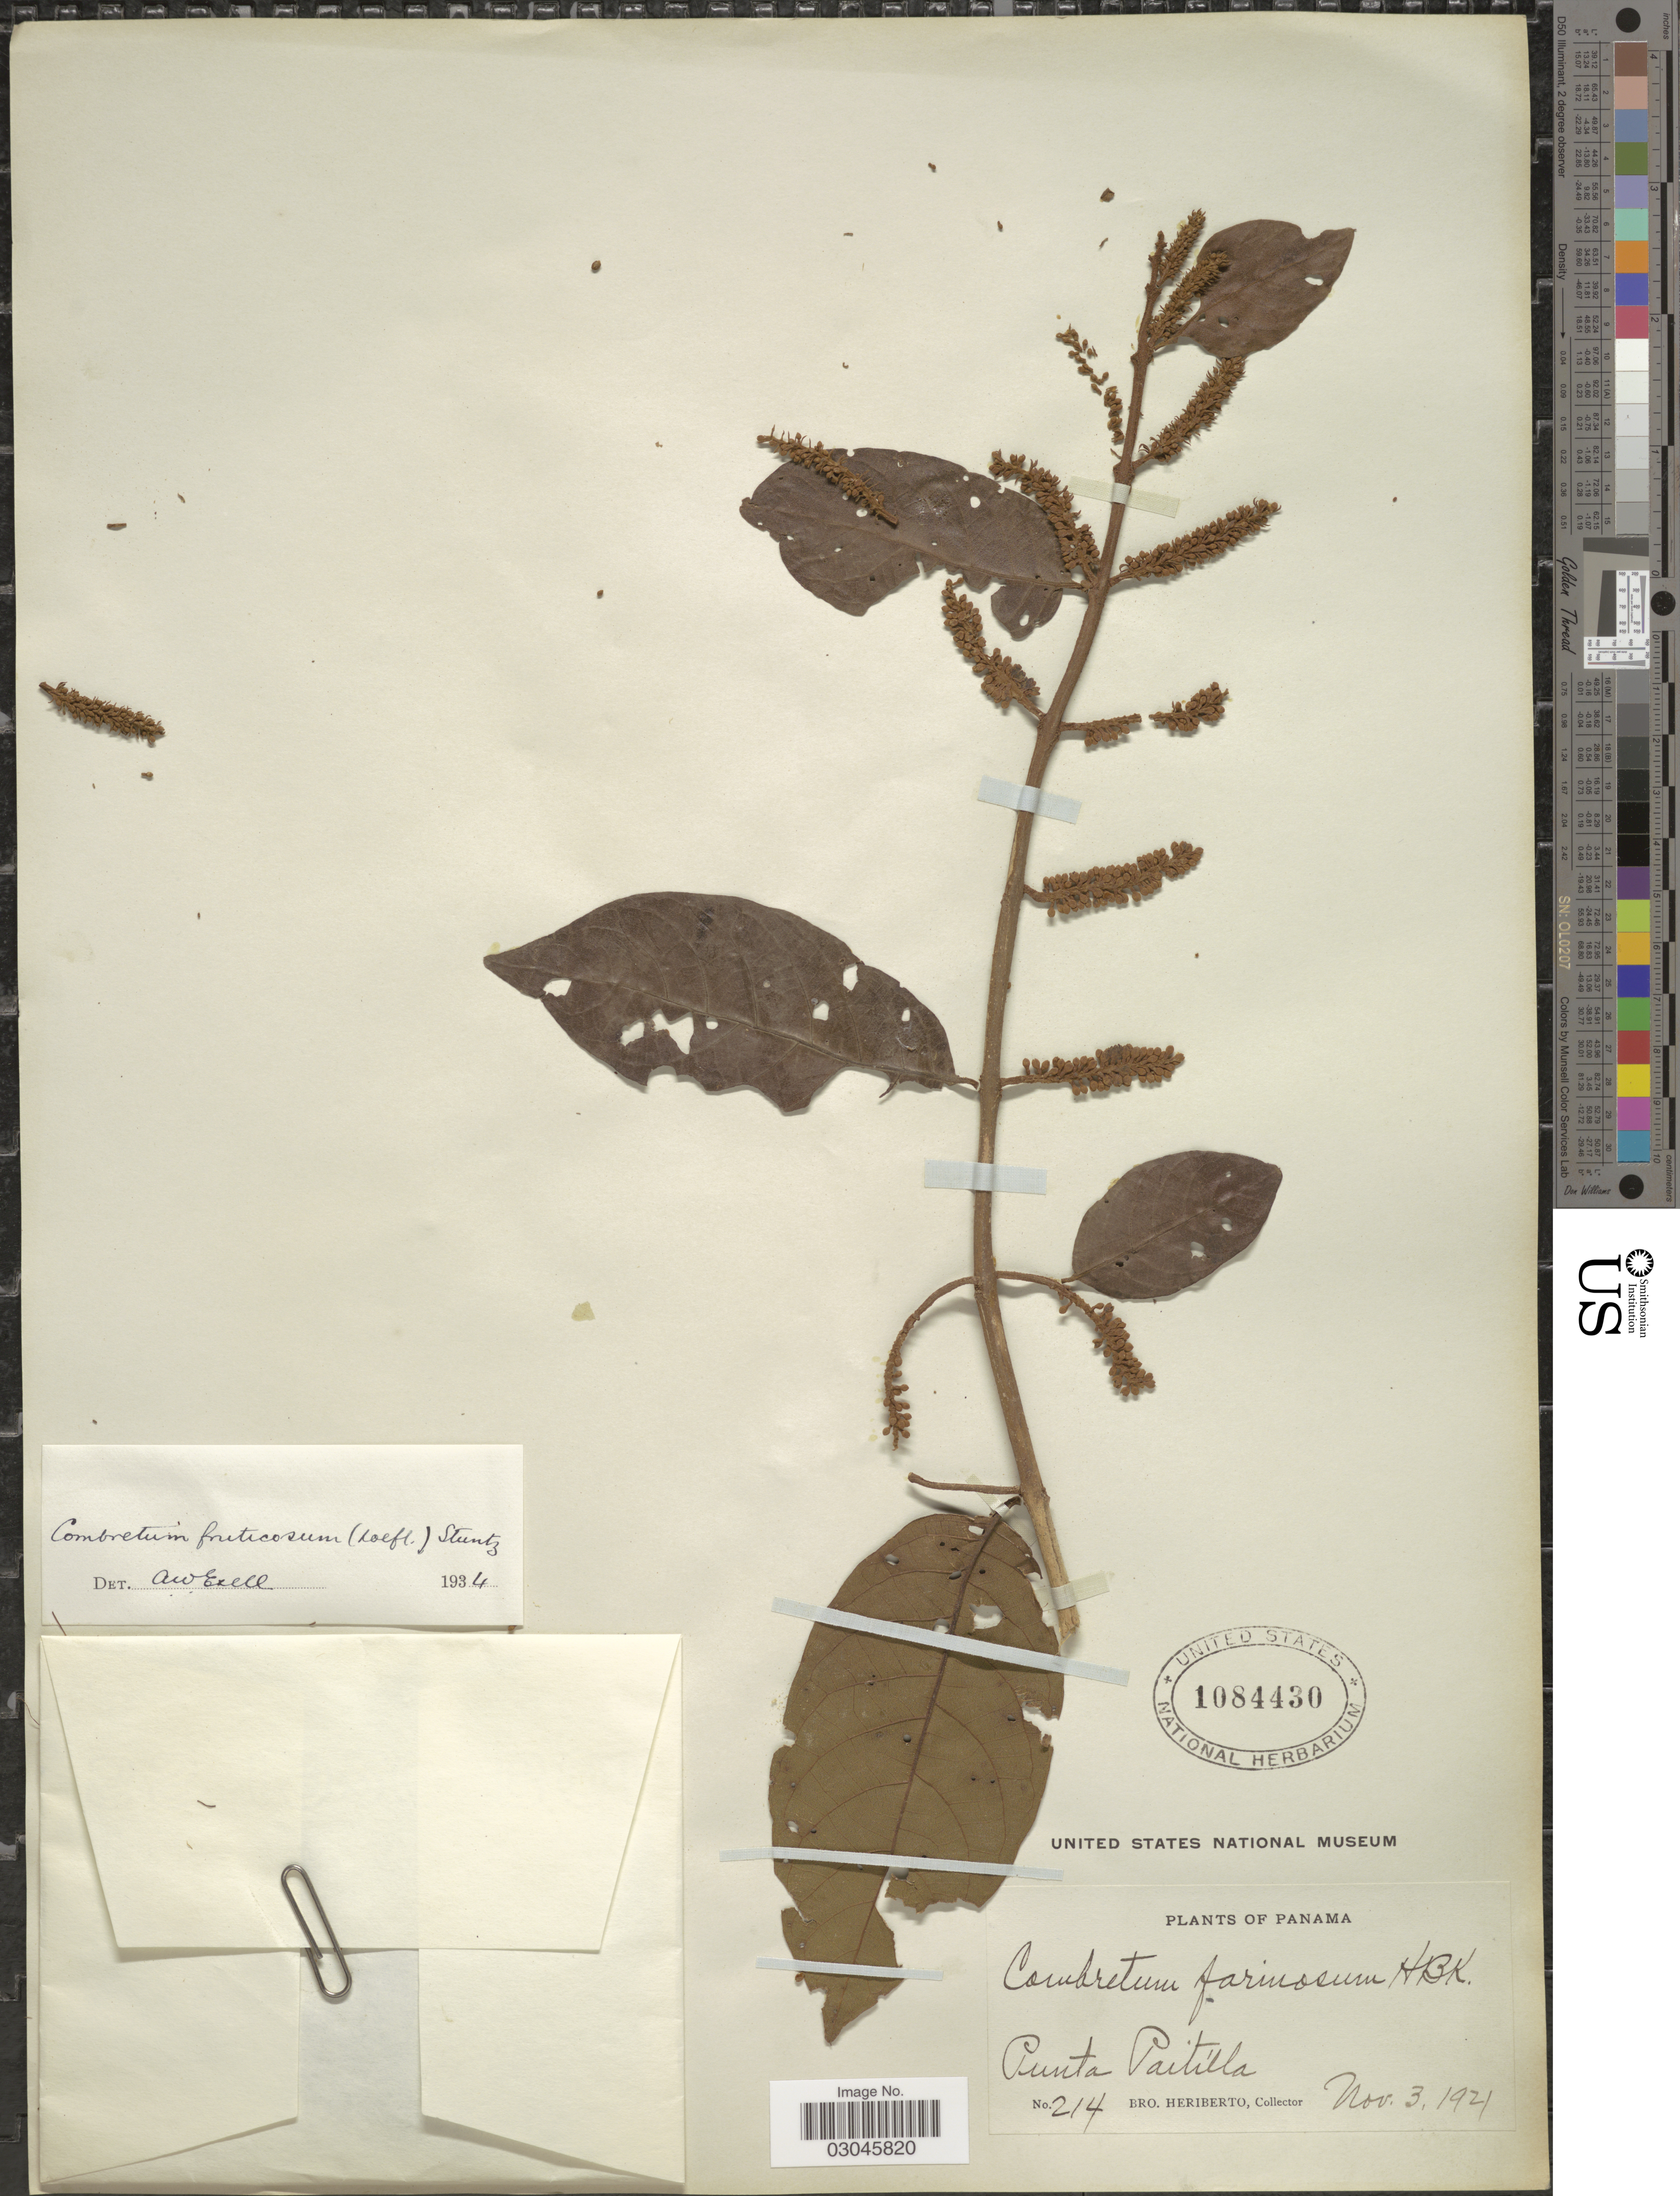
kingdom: Plantae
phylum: Tracheophyta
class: Magnoliopsida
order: Myrtales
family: Combretaceae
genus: Combretum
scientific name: Combretum fruticosum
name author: (Loefl.) Stuntz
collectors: B. Heriberto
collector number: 214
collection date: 1921-11-03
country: Panama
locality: Punta Paitilla.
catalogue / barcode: US 1084430